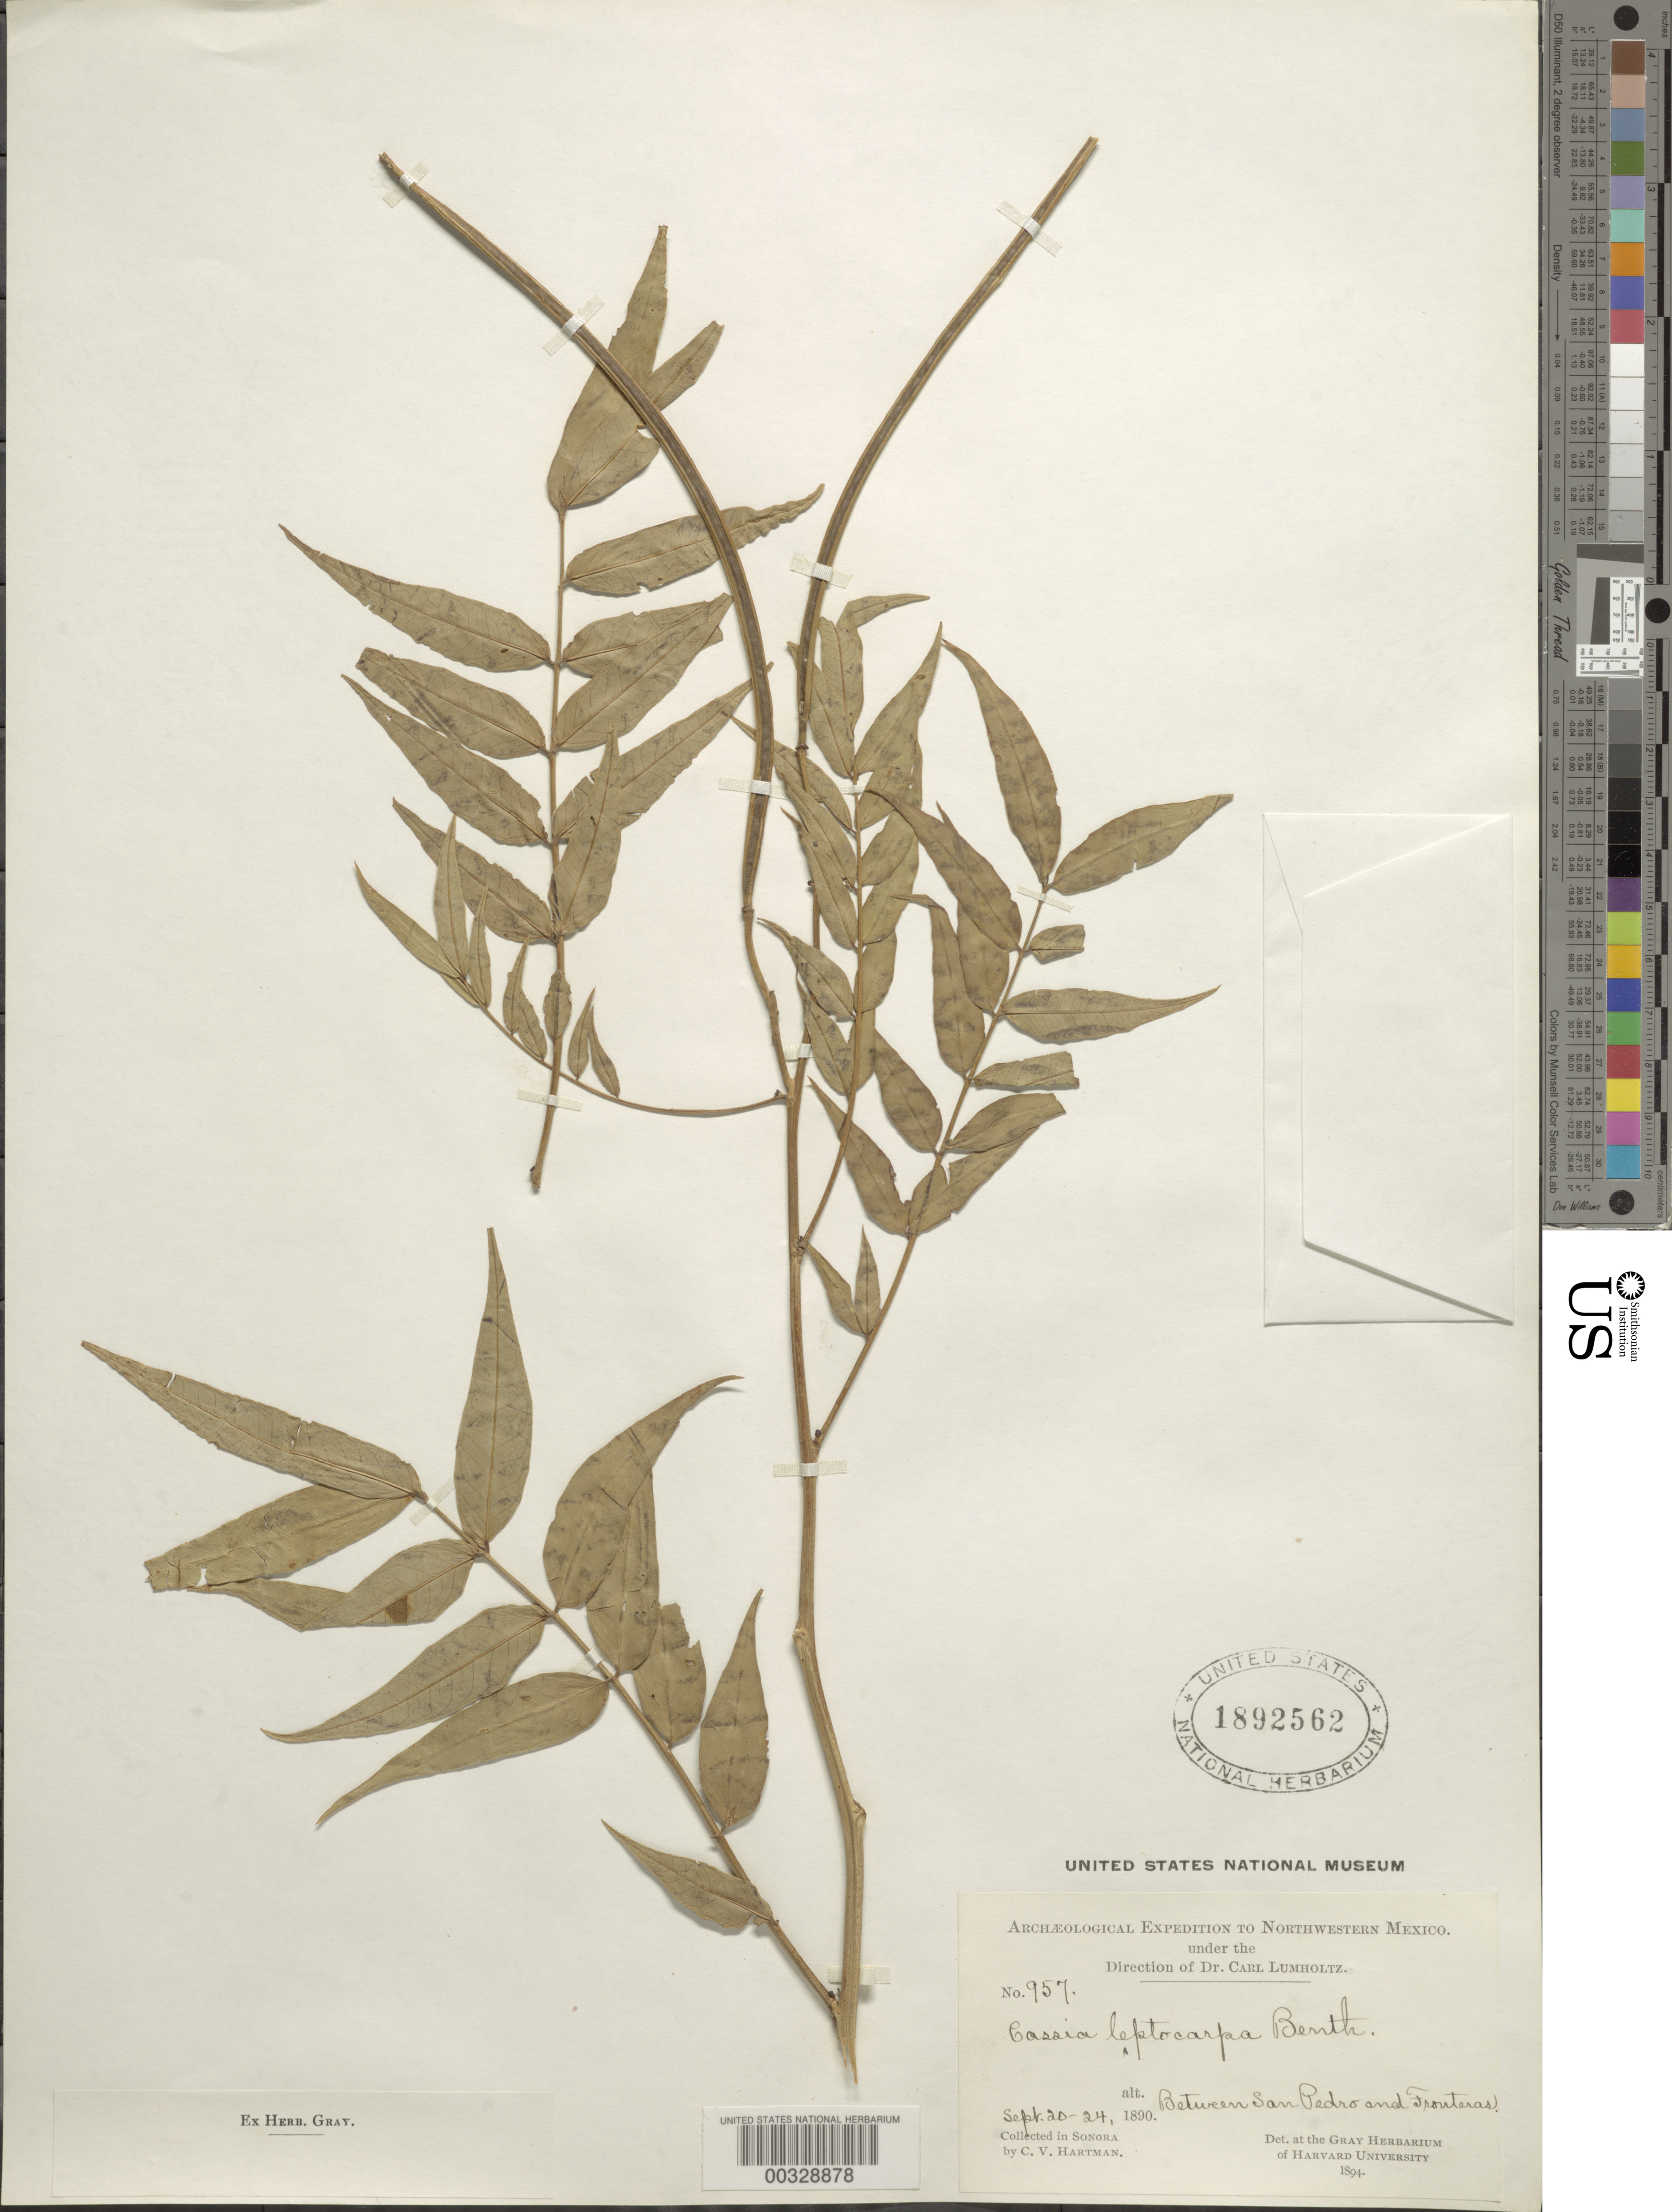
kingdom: Plantae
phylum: Tracheophyta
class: Magnoliopsida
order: Fabales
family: Fabaceae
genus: Senna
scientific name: Senna hirsuta var. leptocarpa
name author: (Benth.) H.S. Irwin & Barneby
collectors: C. V. Hartman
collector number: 957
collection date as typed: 20 Sep 1890 to 24 Sep 1890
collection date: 1890-09-20/1890-09-24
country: Mexico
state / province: Sonora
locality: Between san pedro and fronteras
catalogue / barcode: US 1892562